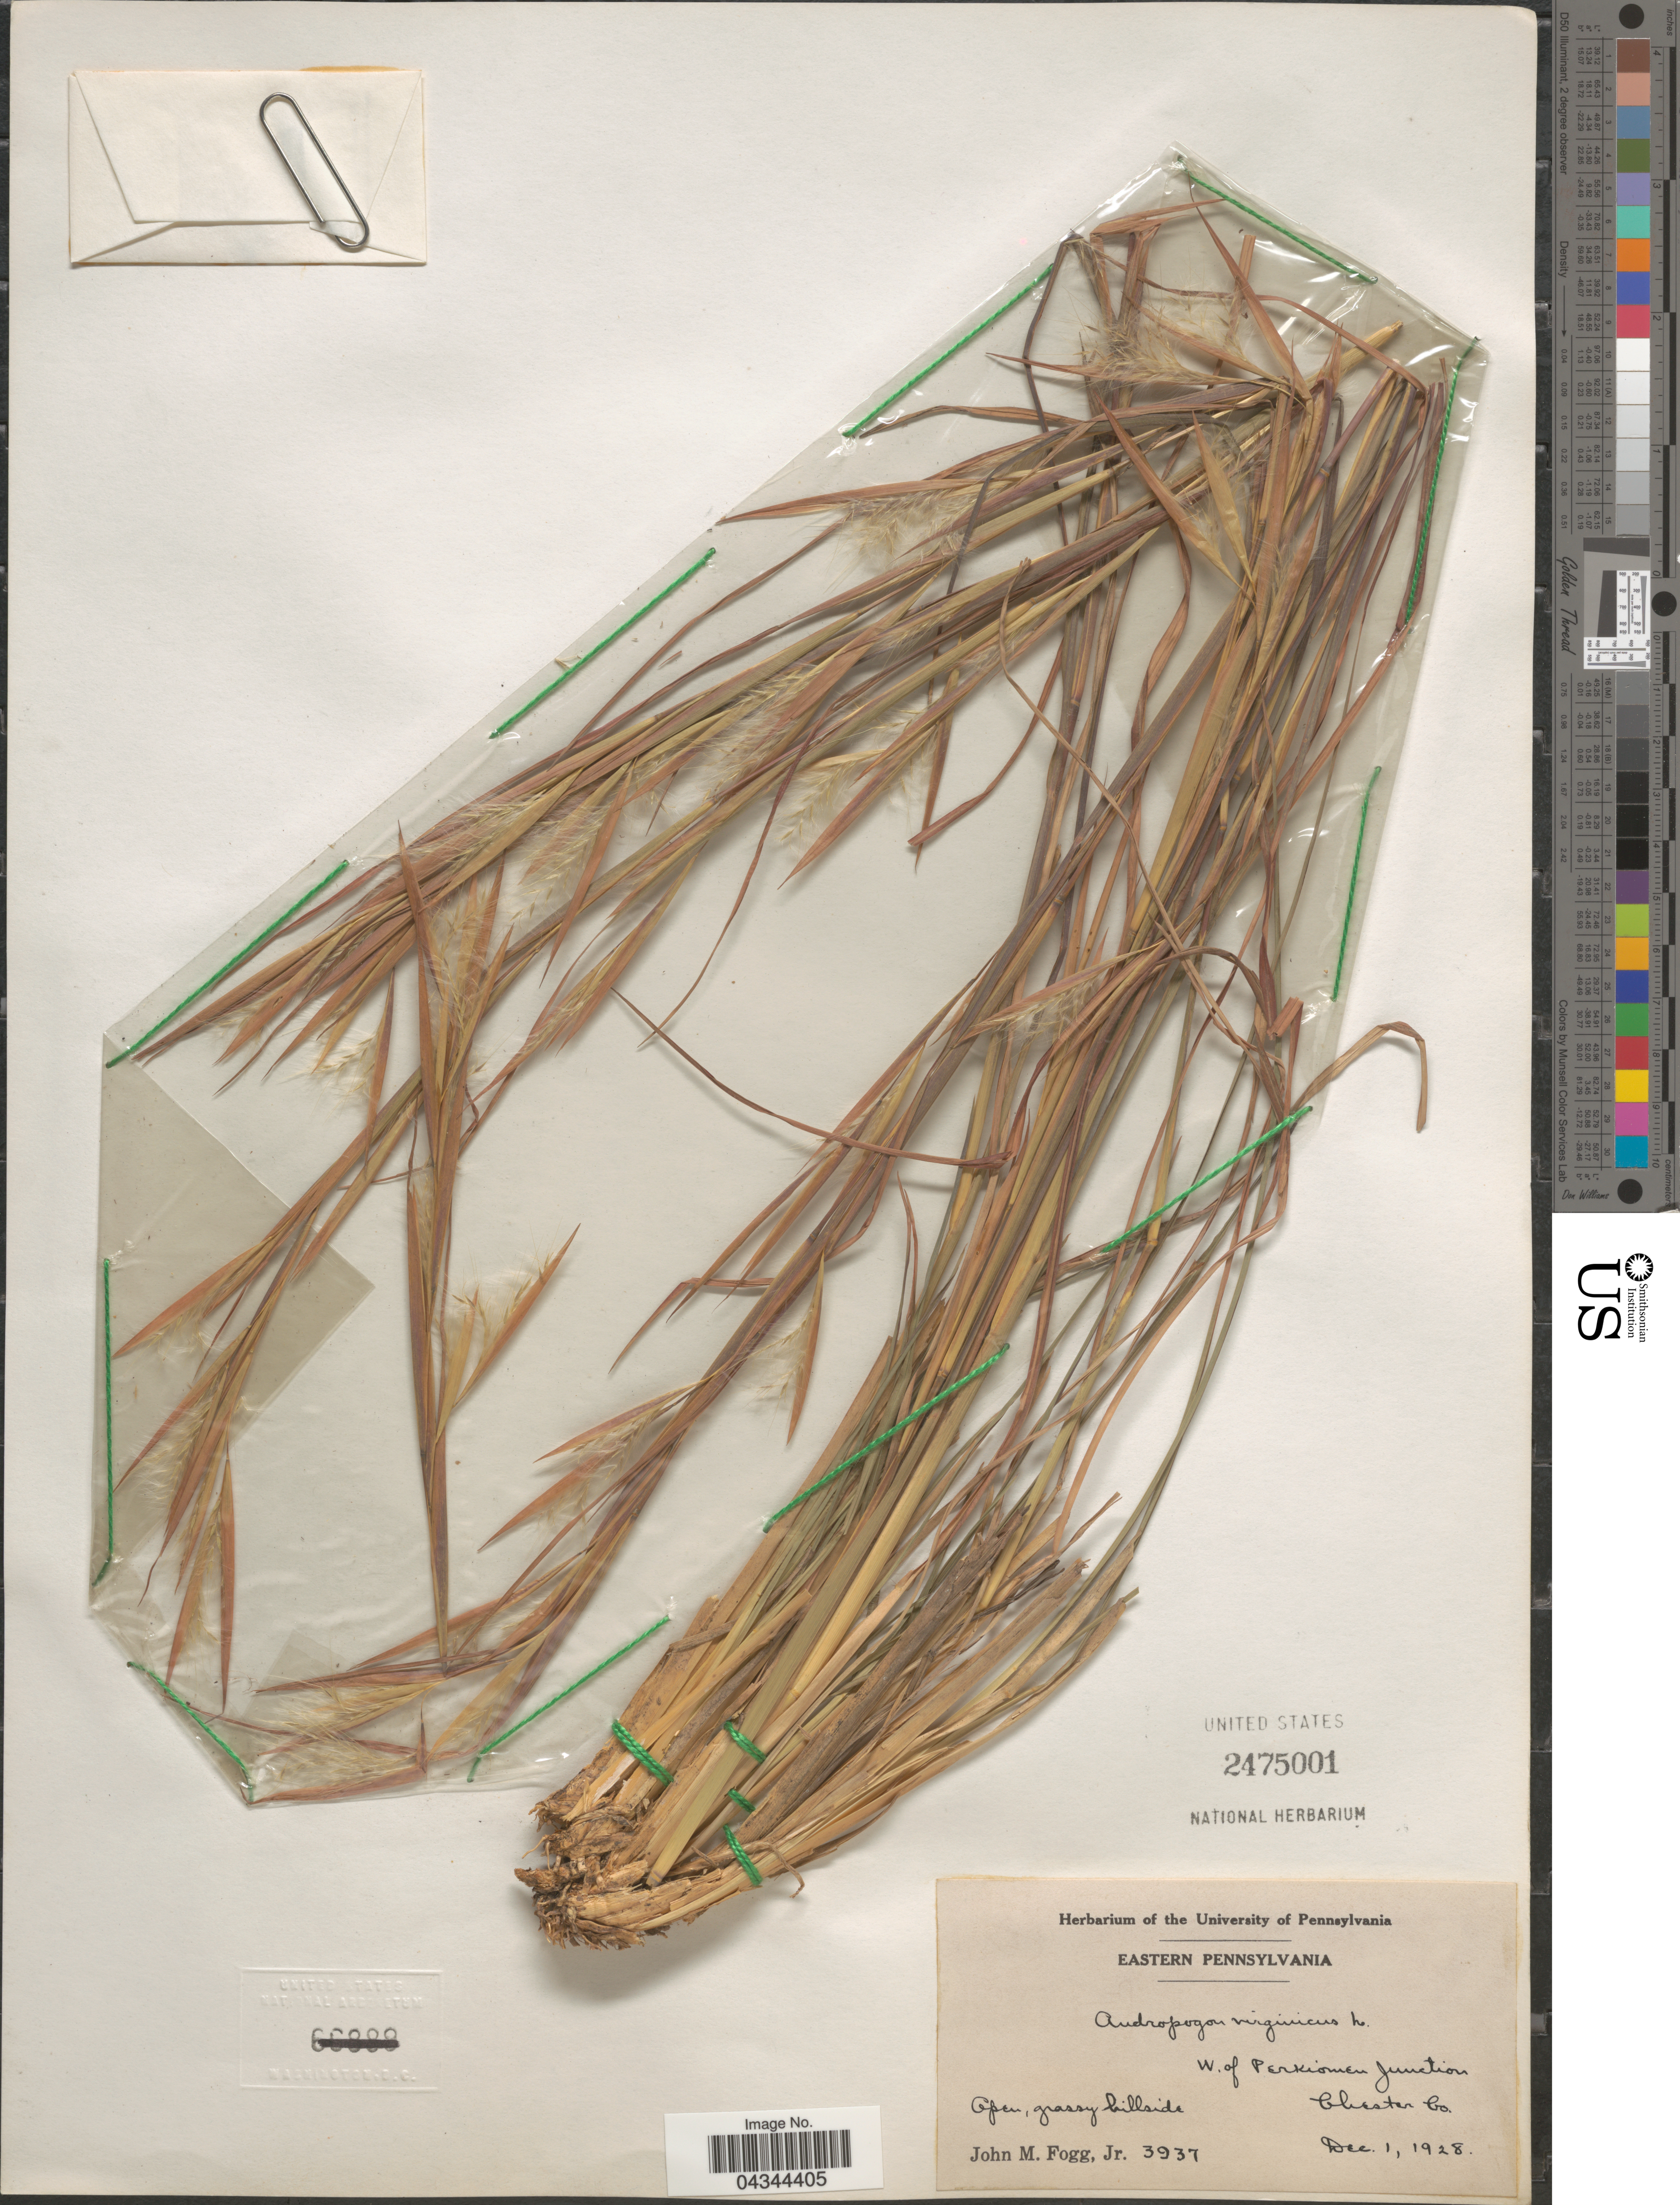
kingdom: Plantae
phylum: Tracheophyta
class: Liliopsida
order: Poales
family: Poaceae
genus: Andropogon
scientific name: Andropogon virginicus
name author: L.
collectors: J. Fogg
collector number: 3937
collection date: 1928-12-01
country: United States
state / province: Pennsylvania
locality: W. of Perkiomen Junction. Chester Co.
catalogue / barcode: US 2475001